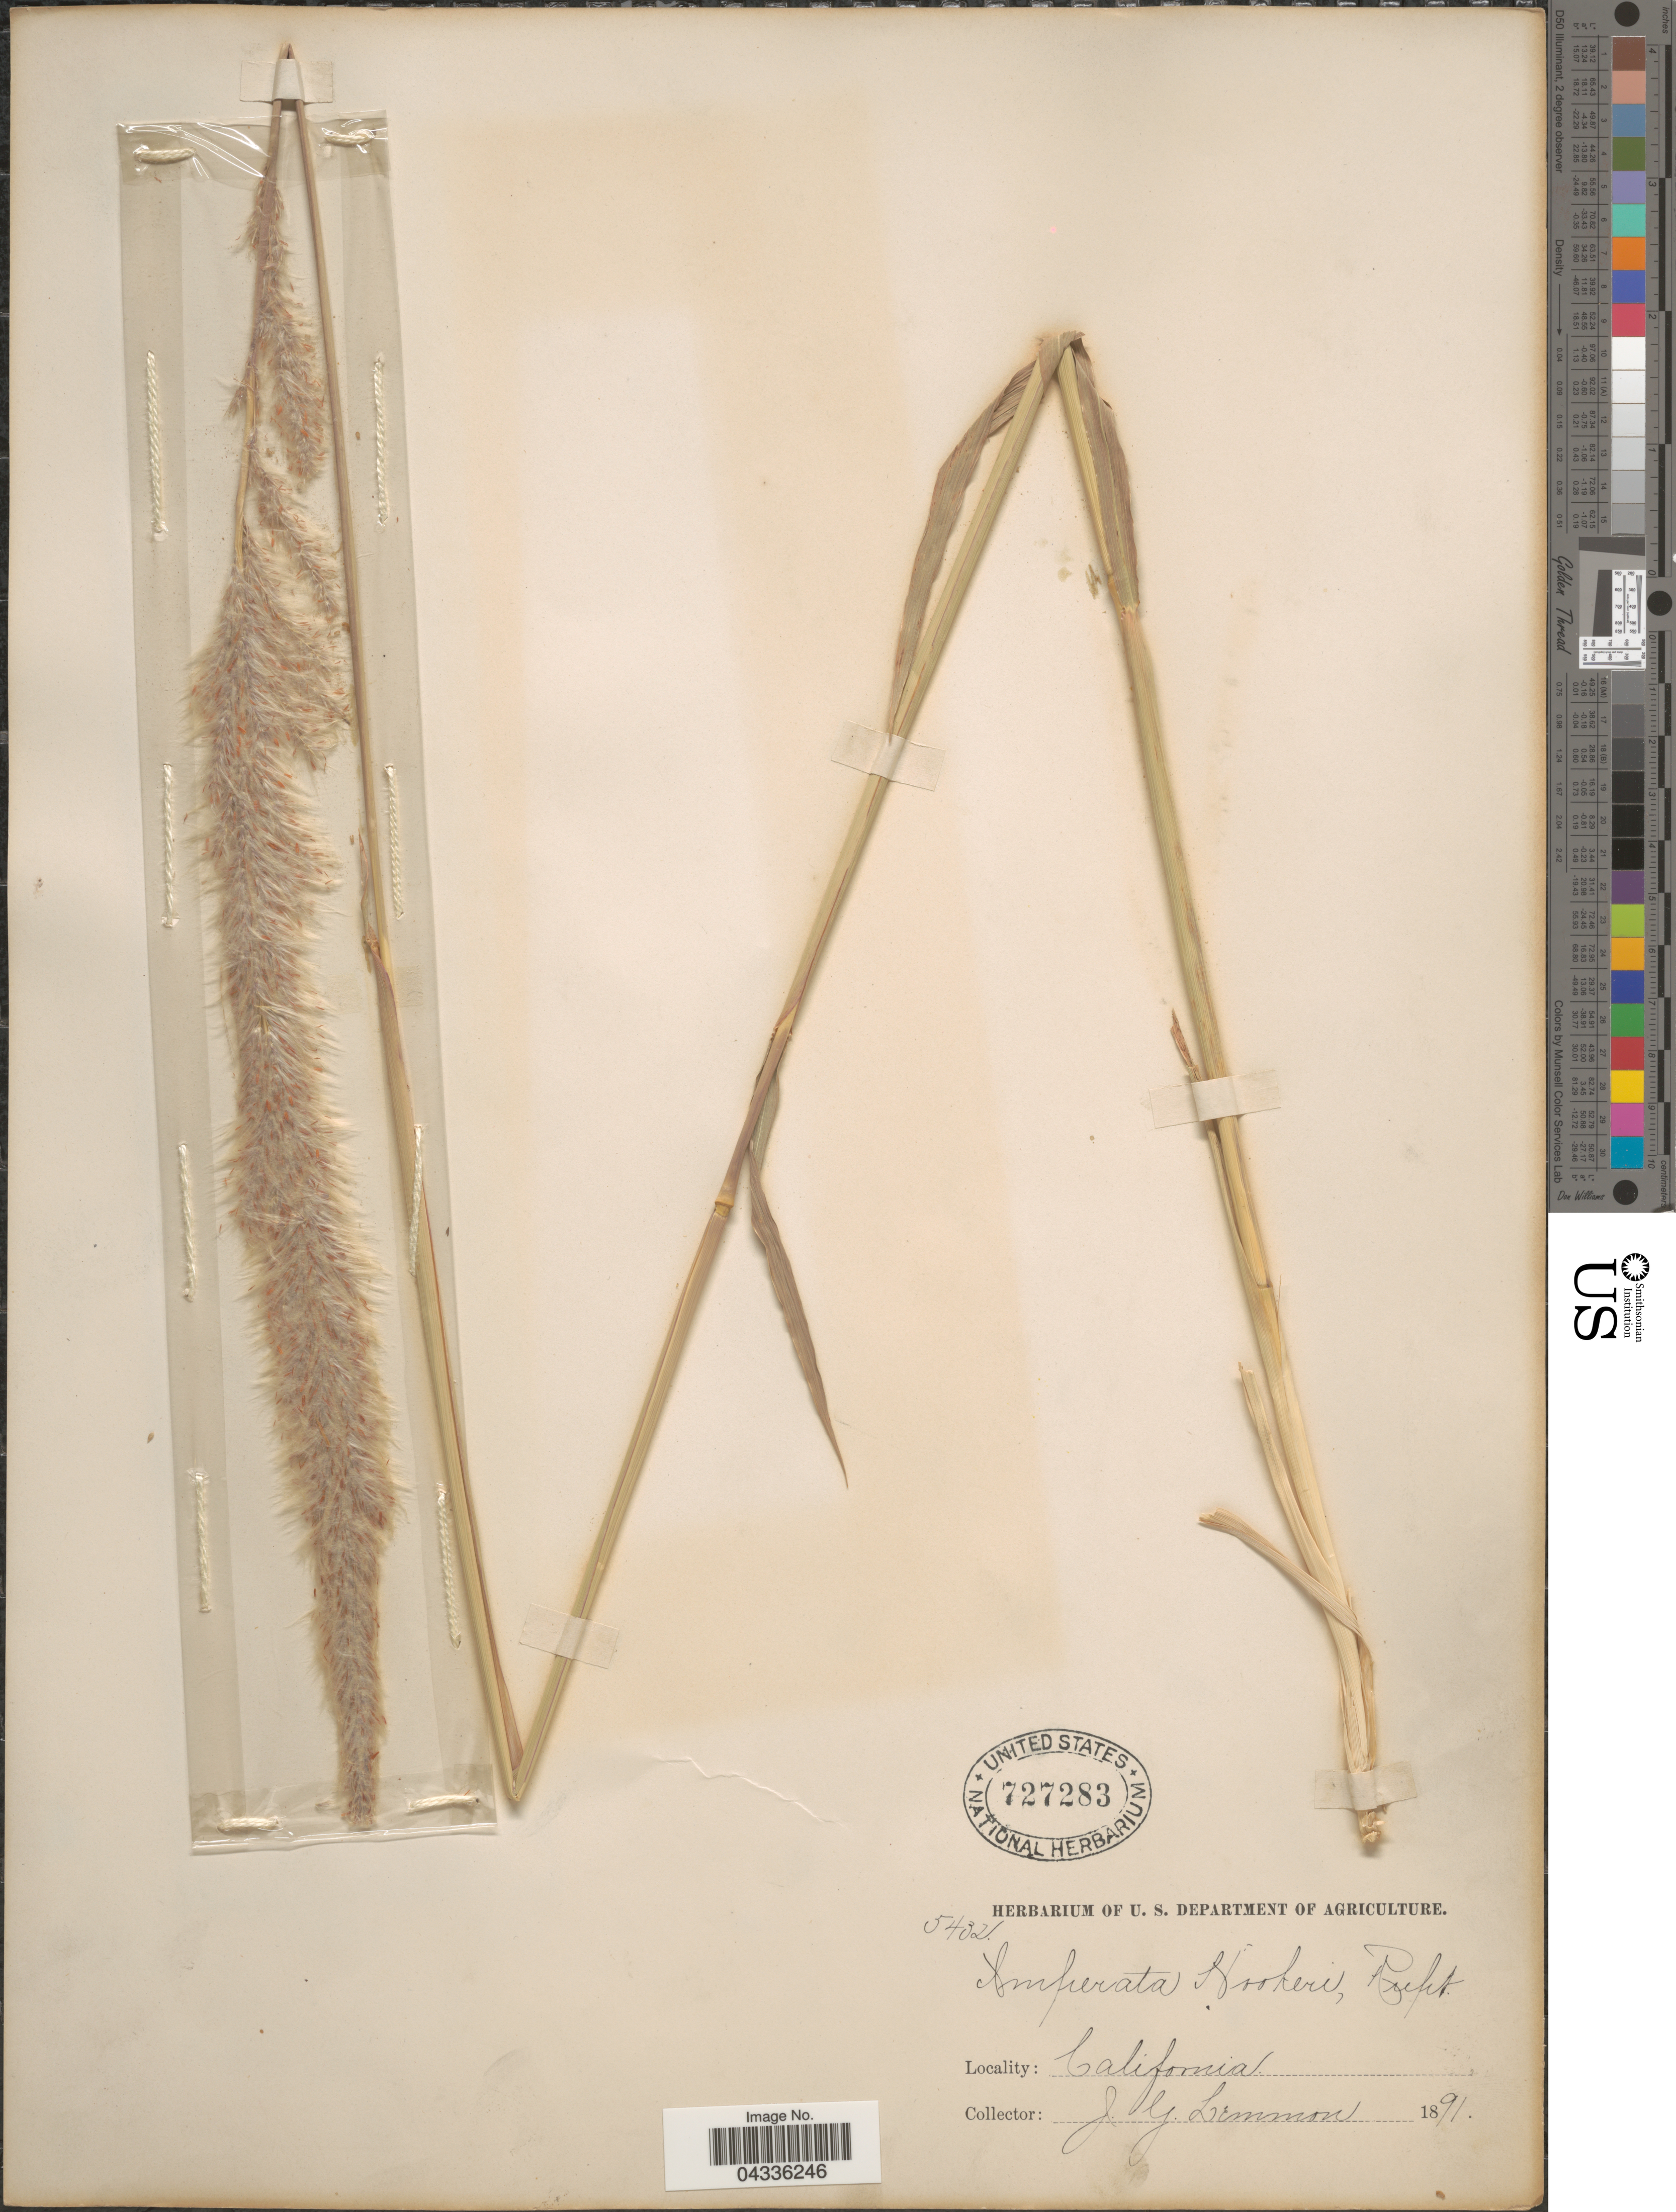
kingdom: Plantae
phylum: Tracheophyta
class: Liliopsida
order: Poales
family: Poaceae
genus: Imperata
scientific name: Imperata brevifolia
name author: Vasey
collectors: J. Lemmon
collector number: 5432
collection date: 1891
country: United States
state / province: California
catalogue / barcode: US 727283